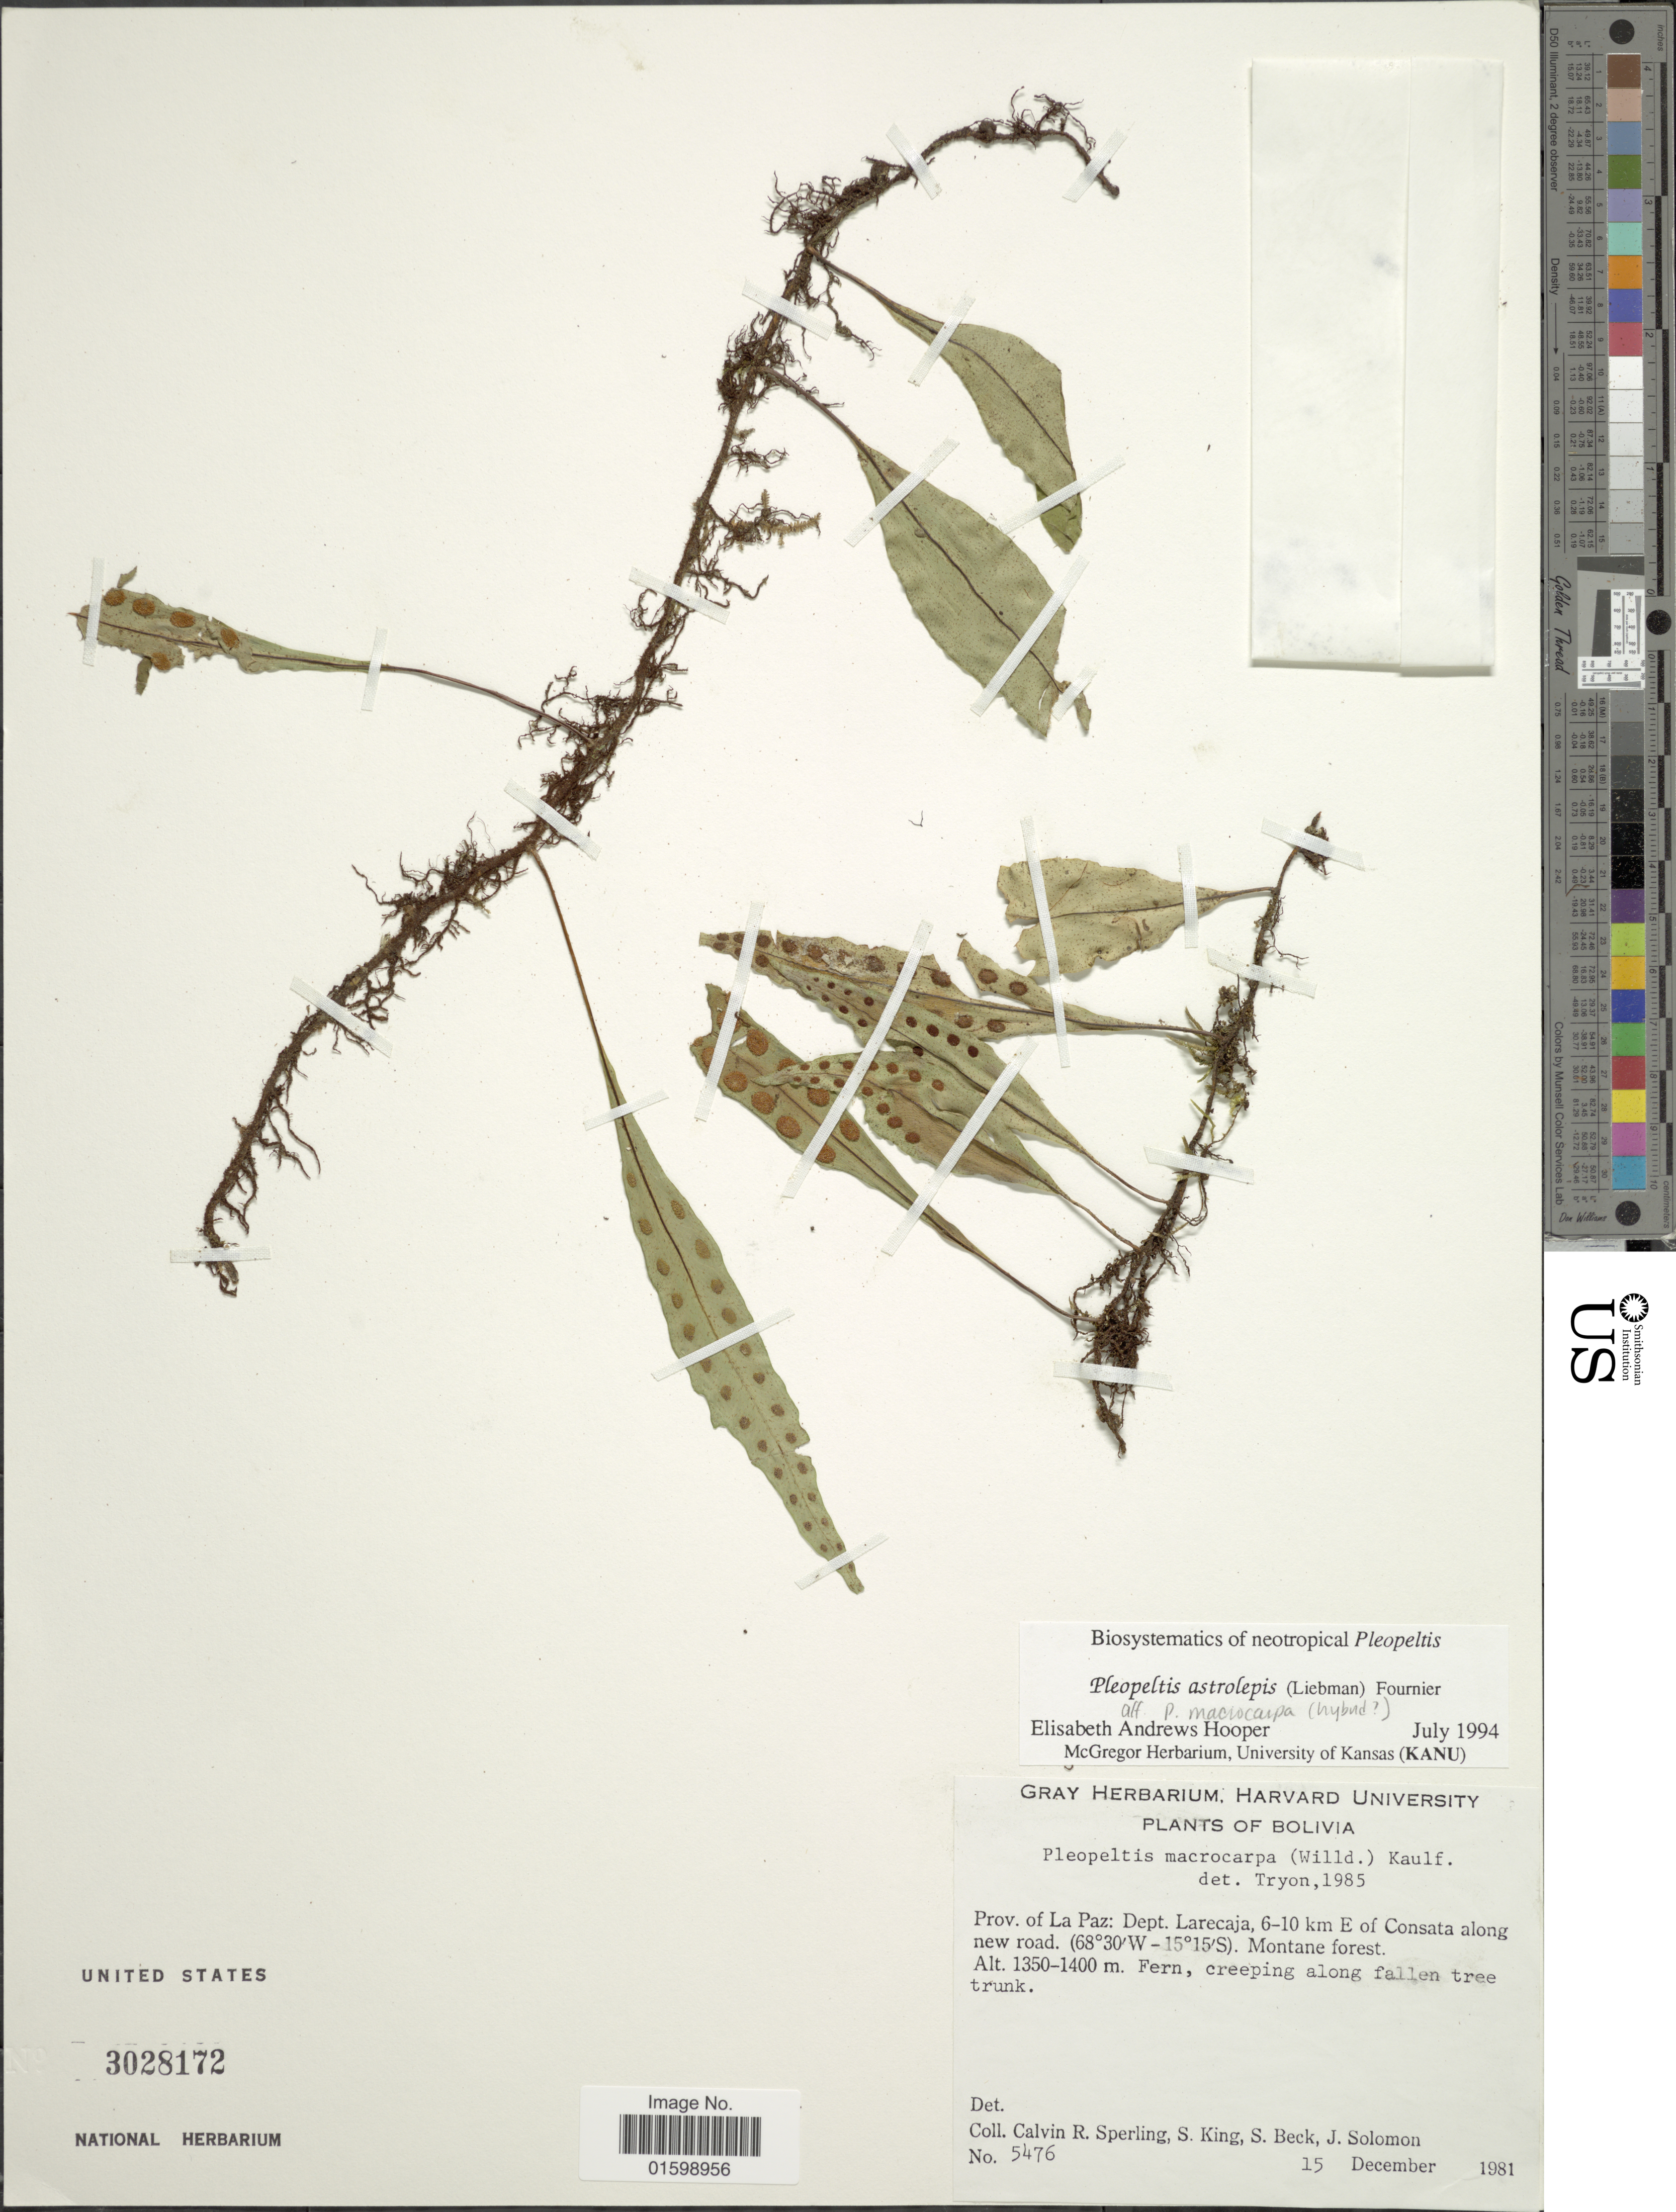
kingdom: Plantae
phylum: Tracheophyta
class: Polypodiopsida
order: Polypodiales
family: Polypodiaceae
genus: Pleopeltis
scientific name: Pleopeltis astrolepis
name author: (Liebm.) E. Fourn.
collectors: C. R. Sperling, S. King, S. G. Beck & J. Solomon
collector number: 5476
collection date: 1981-12-15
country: Bolivia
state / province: La Paz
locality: Dept. larecaja, 6-10 km E of Consata along new road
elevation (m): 1350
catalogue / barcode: US 3028172